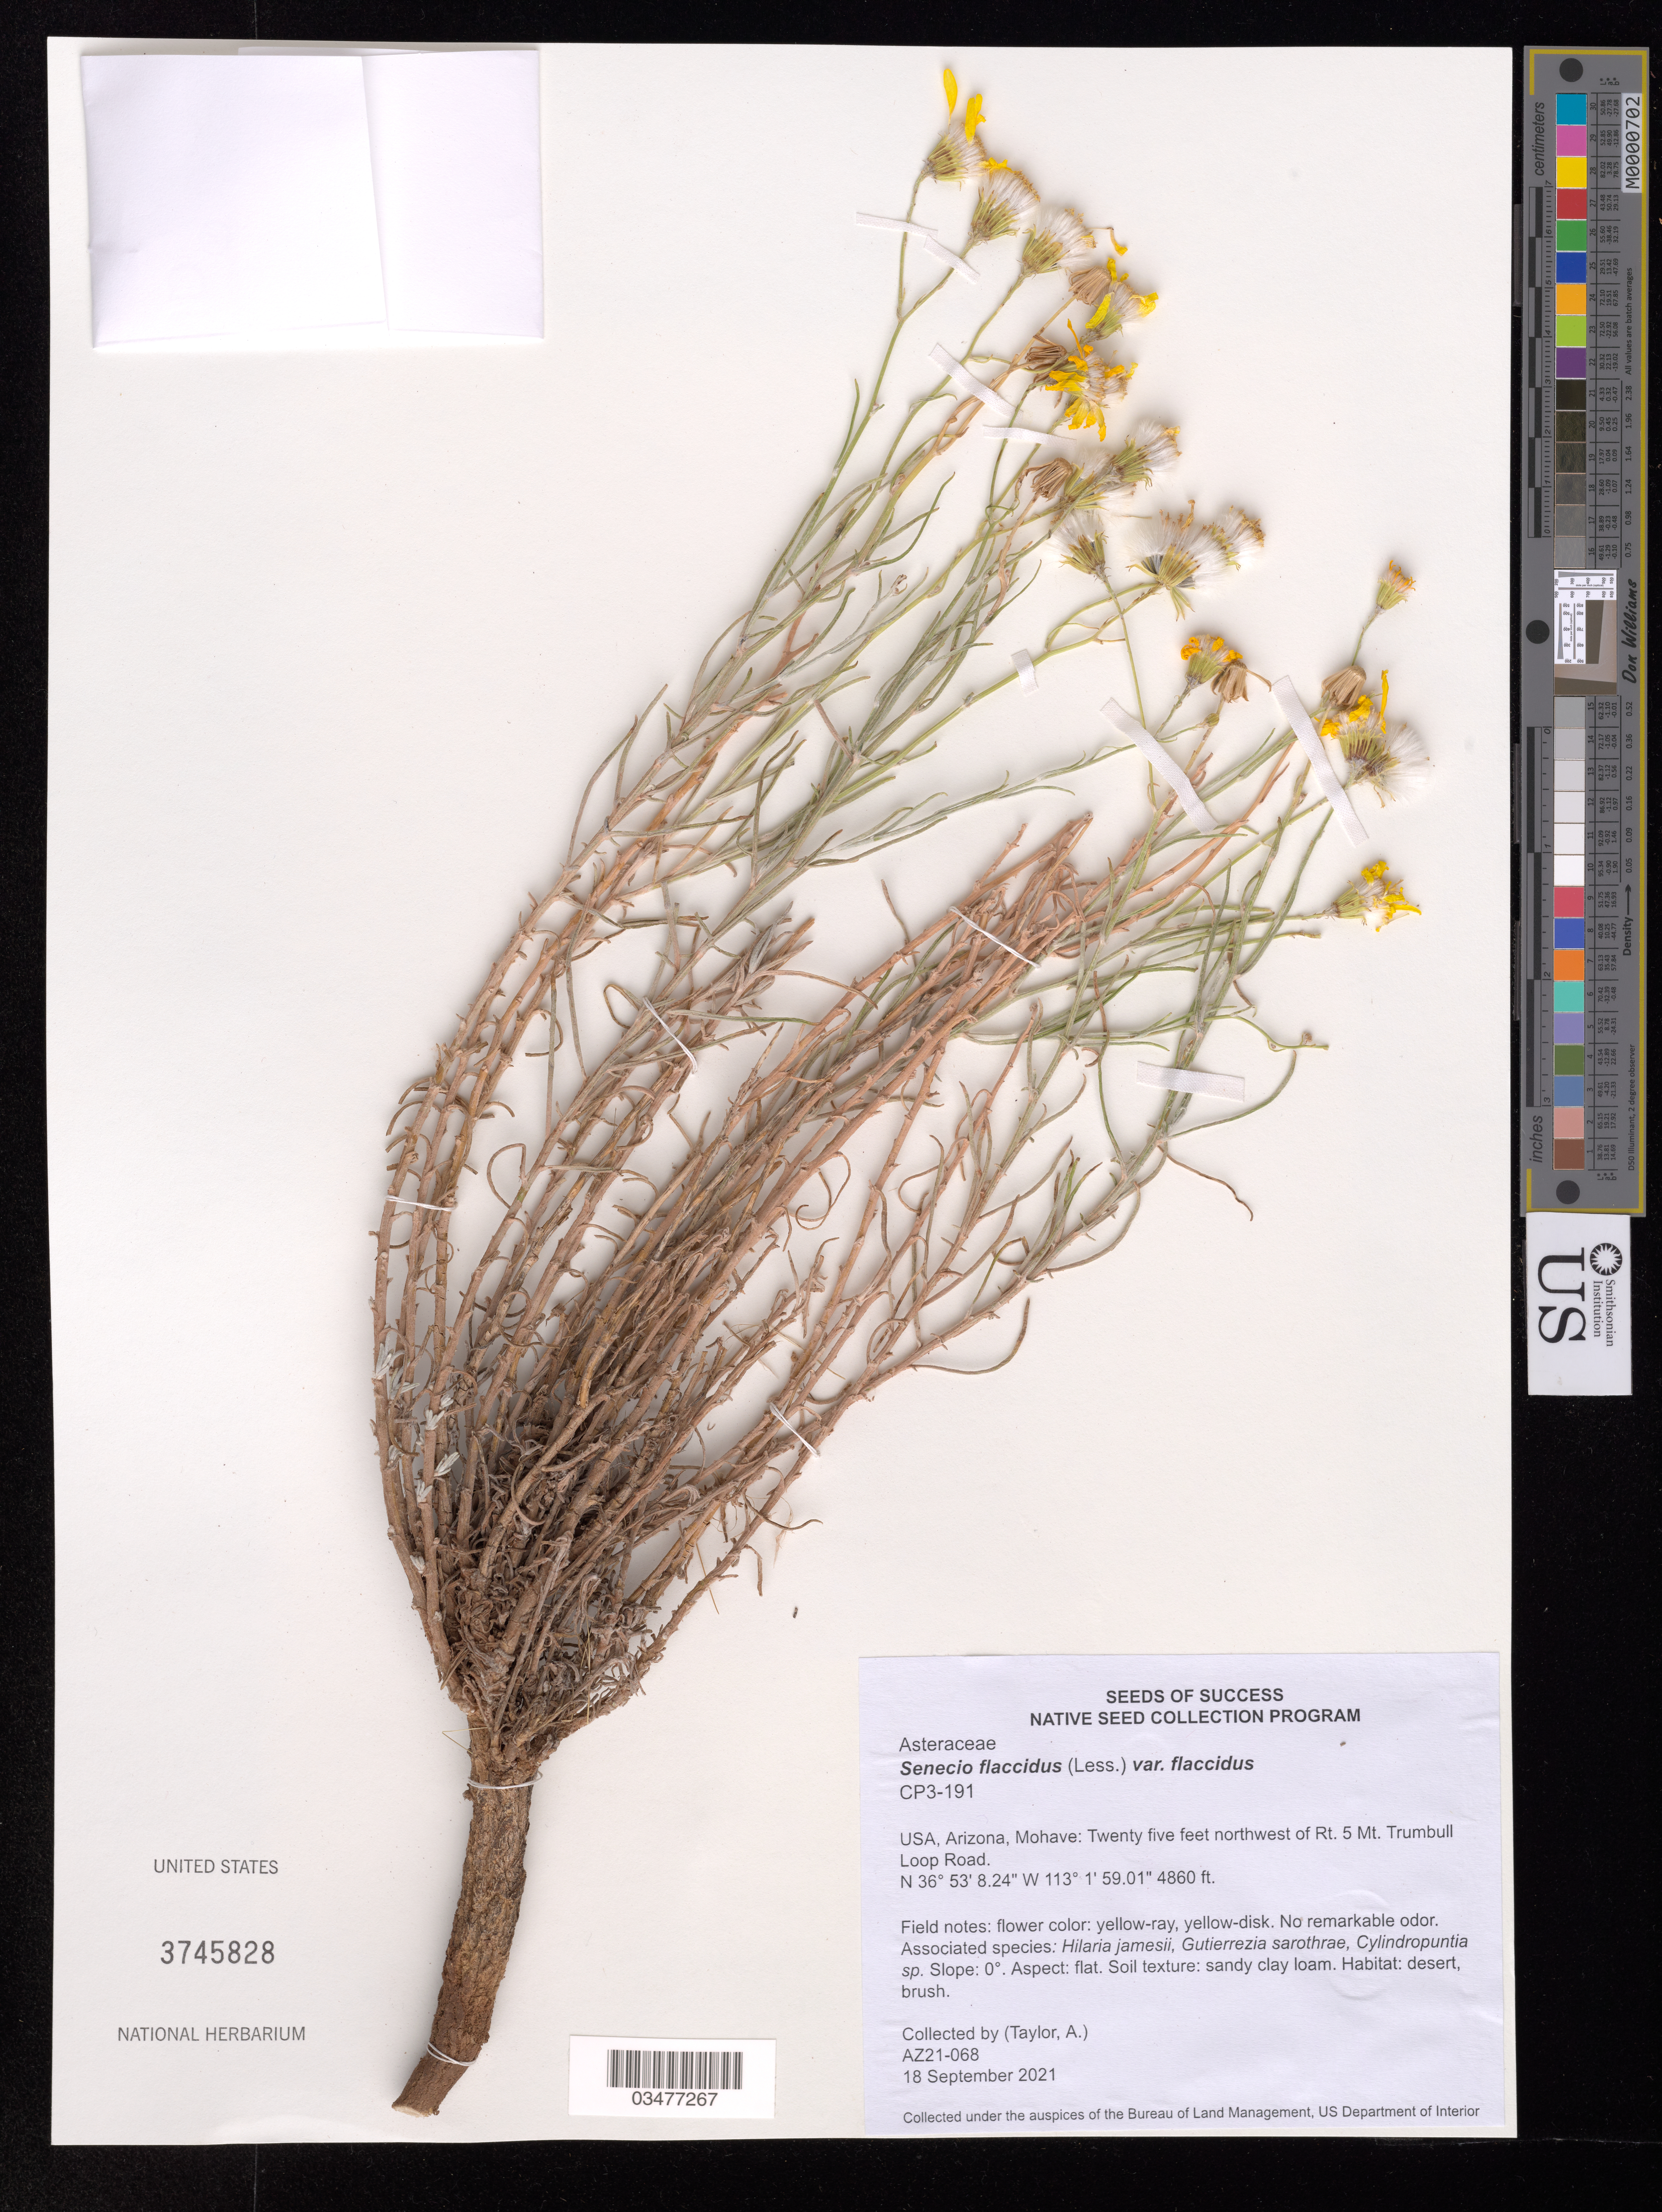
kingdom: Plantae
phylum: Tracheophyta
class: Magnoliopsida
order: Asterales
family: Asteraceae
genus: Senecio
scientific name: Senecio flaccidus var. flaccidus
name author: Less.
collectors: A. Taylor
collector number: AZ21-068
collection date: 2021-09-18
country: United States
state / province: Arizona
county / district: Mohave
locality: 25 feet NW of Rt. 5Mt. Trumbull Loop Rd.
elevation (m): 1481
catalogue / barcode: US 3745828